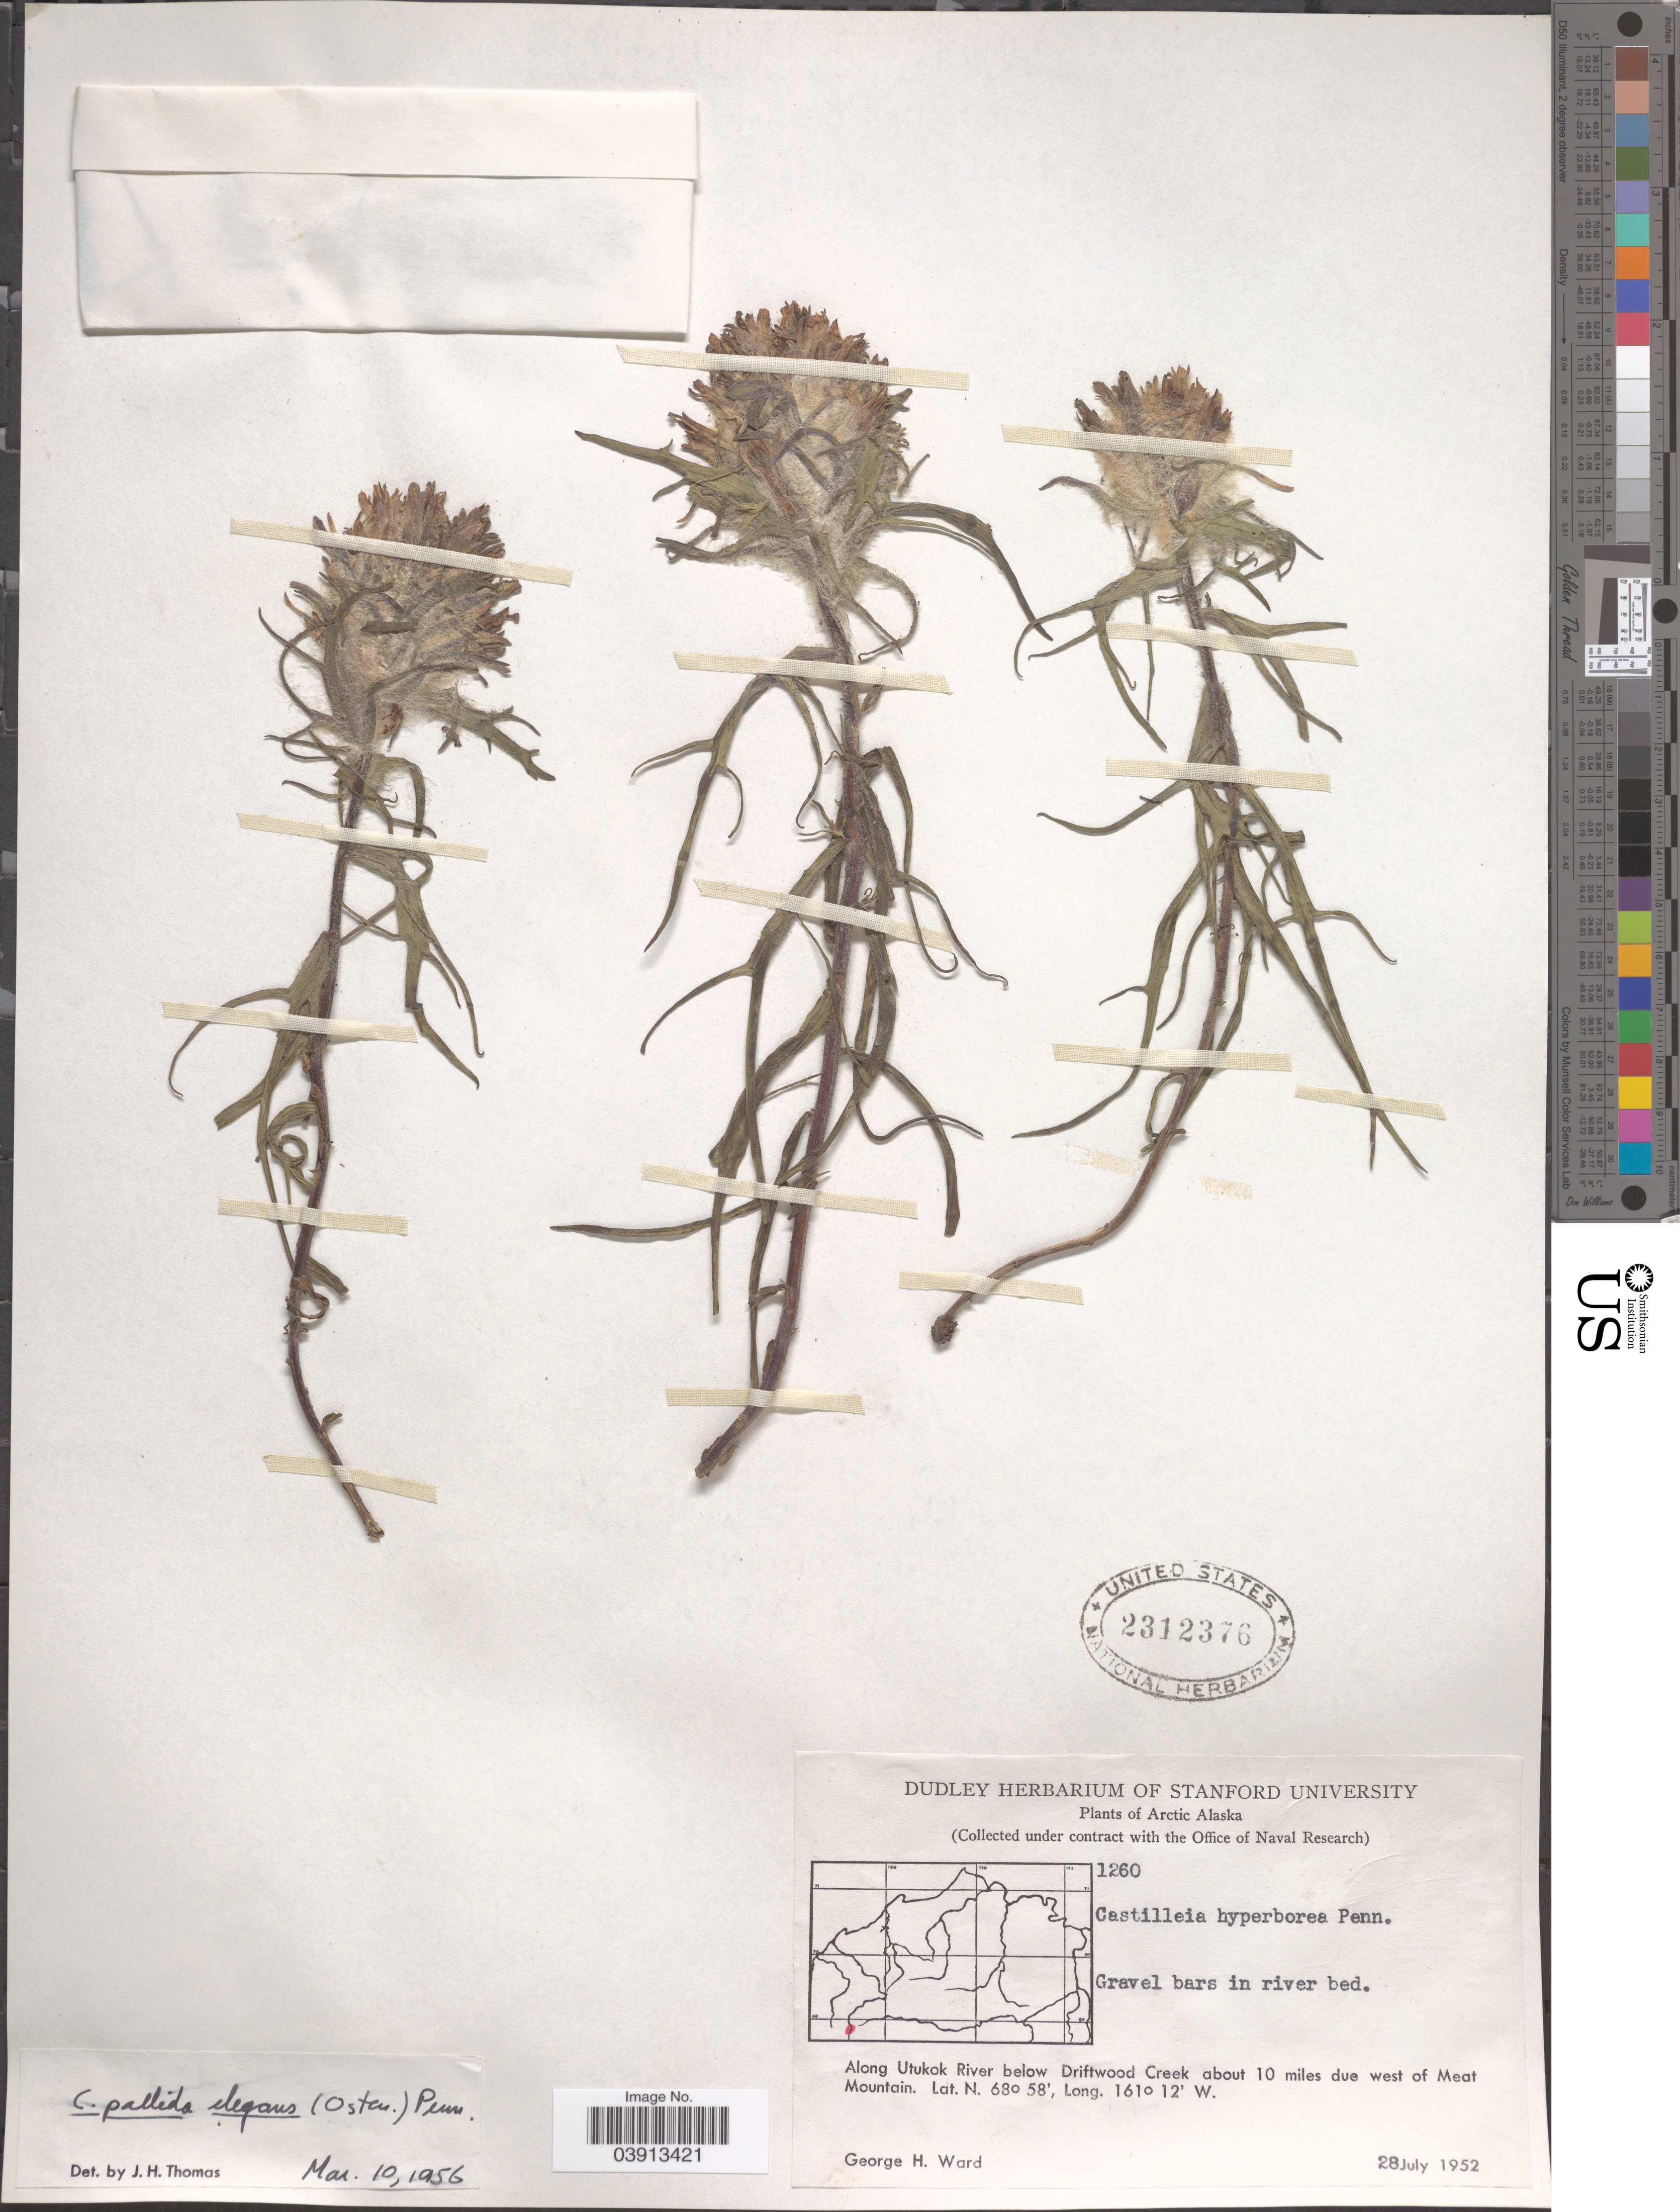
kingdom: Plantae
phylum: Tracheophyta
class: Magnoliopsida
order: Lamiales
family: Orobanchaceae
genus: Castilleja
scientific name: Castilleja pallida var. elegans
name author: (Malte) Pennell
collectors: G. H. Ward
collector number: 1260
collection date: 1952-07-28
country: United States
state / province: Alaska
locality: Arctic Alaska. Along Utukok River below Driftwood Creek, about 10 miles due west of Meat Mountain.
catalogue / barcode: US 2312376